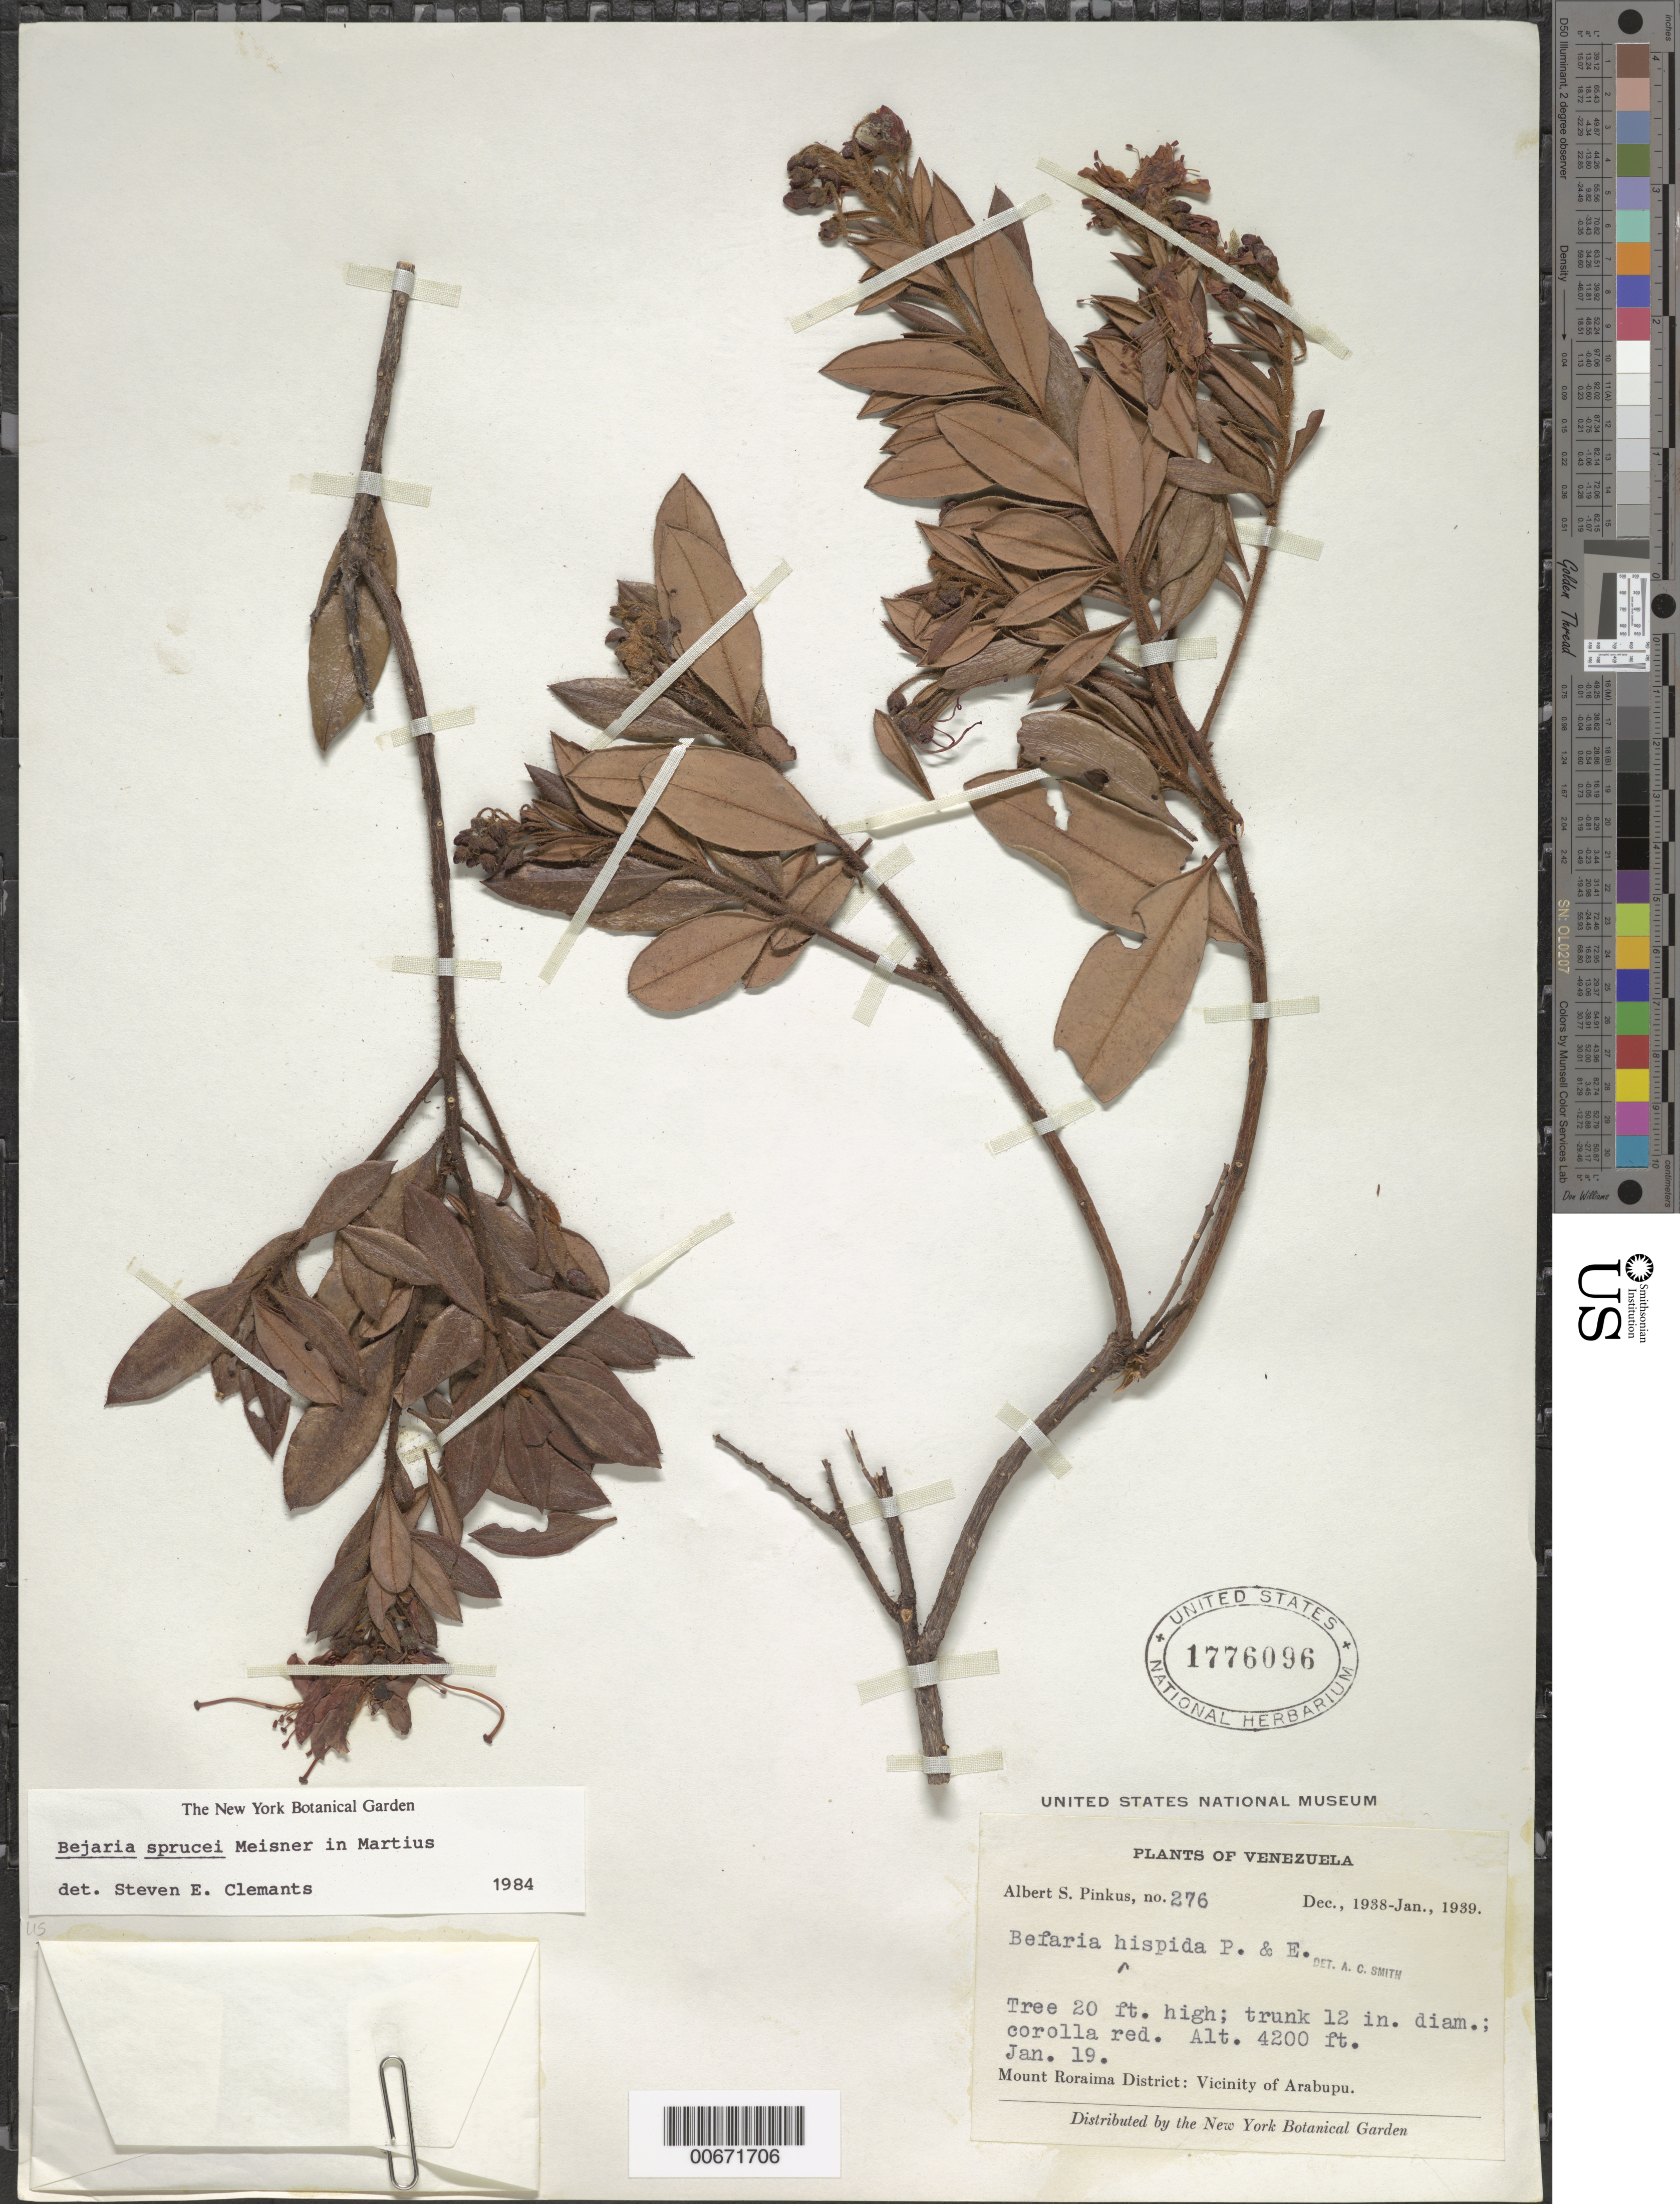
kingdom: Plantae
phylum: Tracheophyta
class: Magnoliopsida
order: Ericales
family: Ericaceae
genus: Bejaria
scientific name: Bejaria sprucei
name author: Meisn.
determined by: Clemants, S. E.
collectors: A. Pinkus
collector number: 276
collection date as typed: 19-Jan-39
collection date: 1939-01-19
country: Venezuela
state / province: Bolívar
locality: Mt. Roraima District; vic of Arabupu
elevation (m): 1280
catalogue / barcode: US 1776096